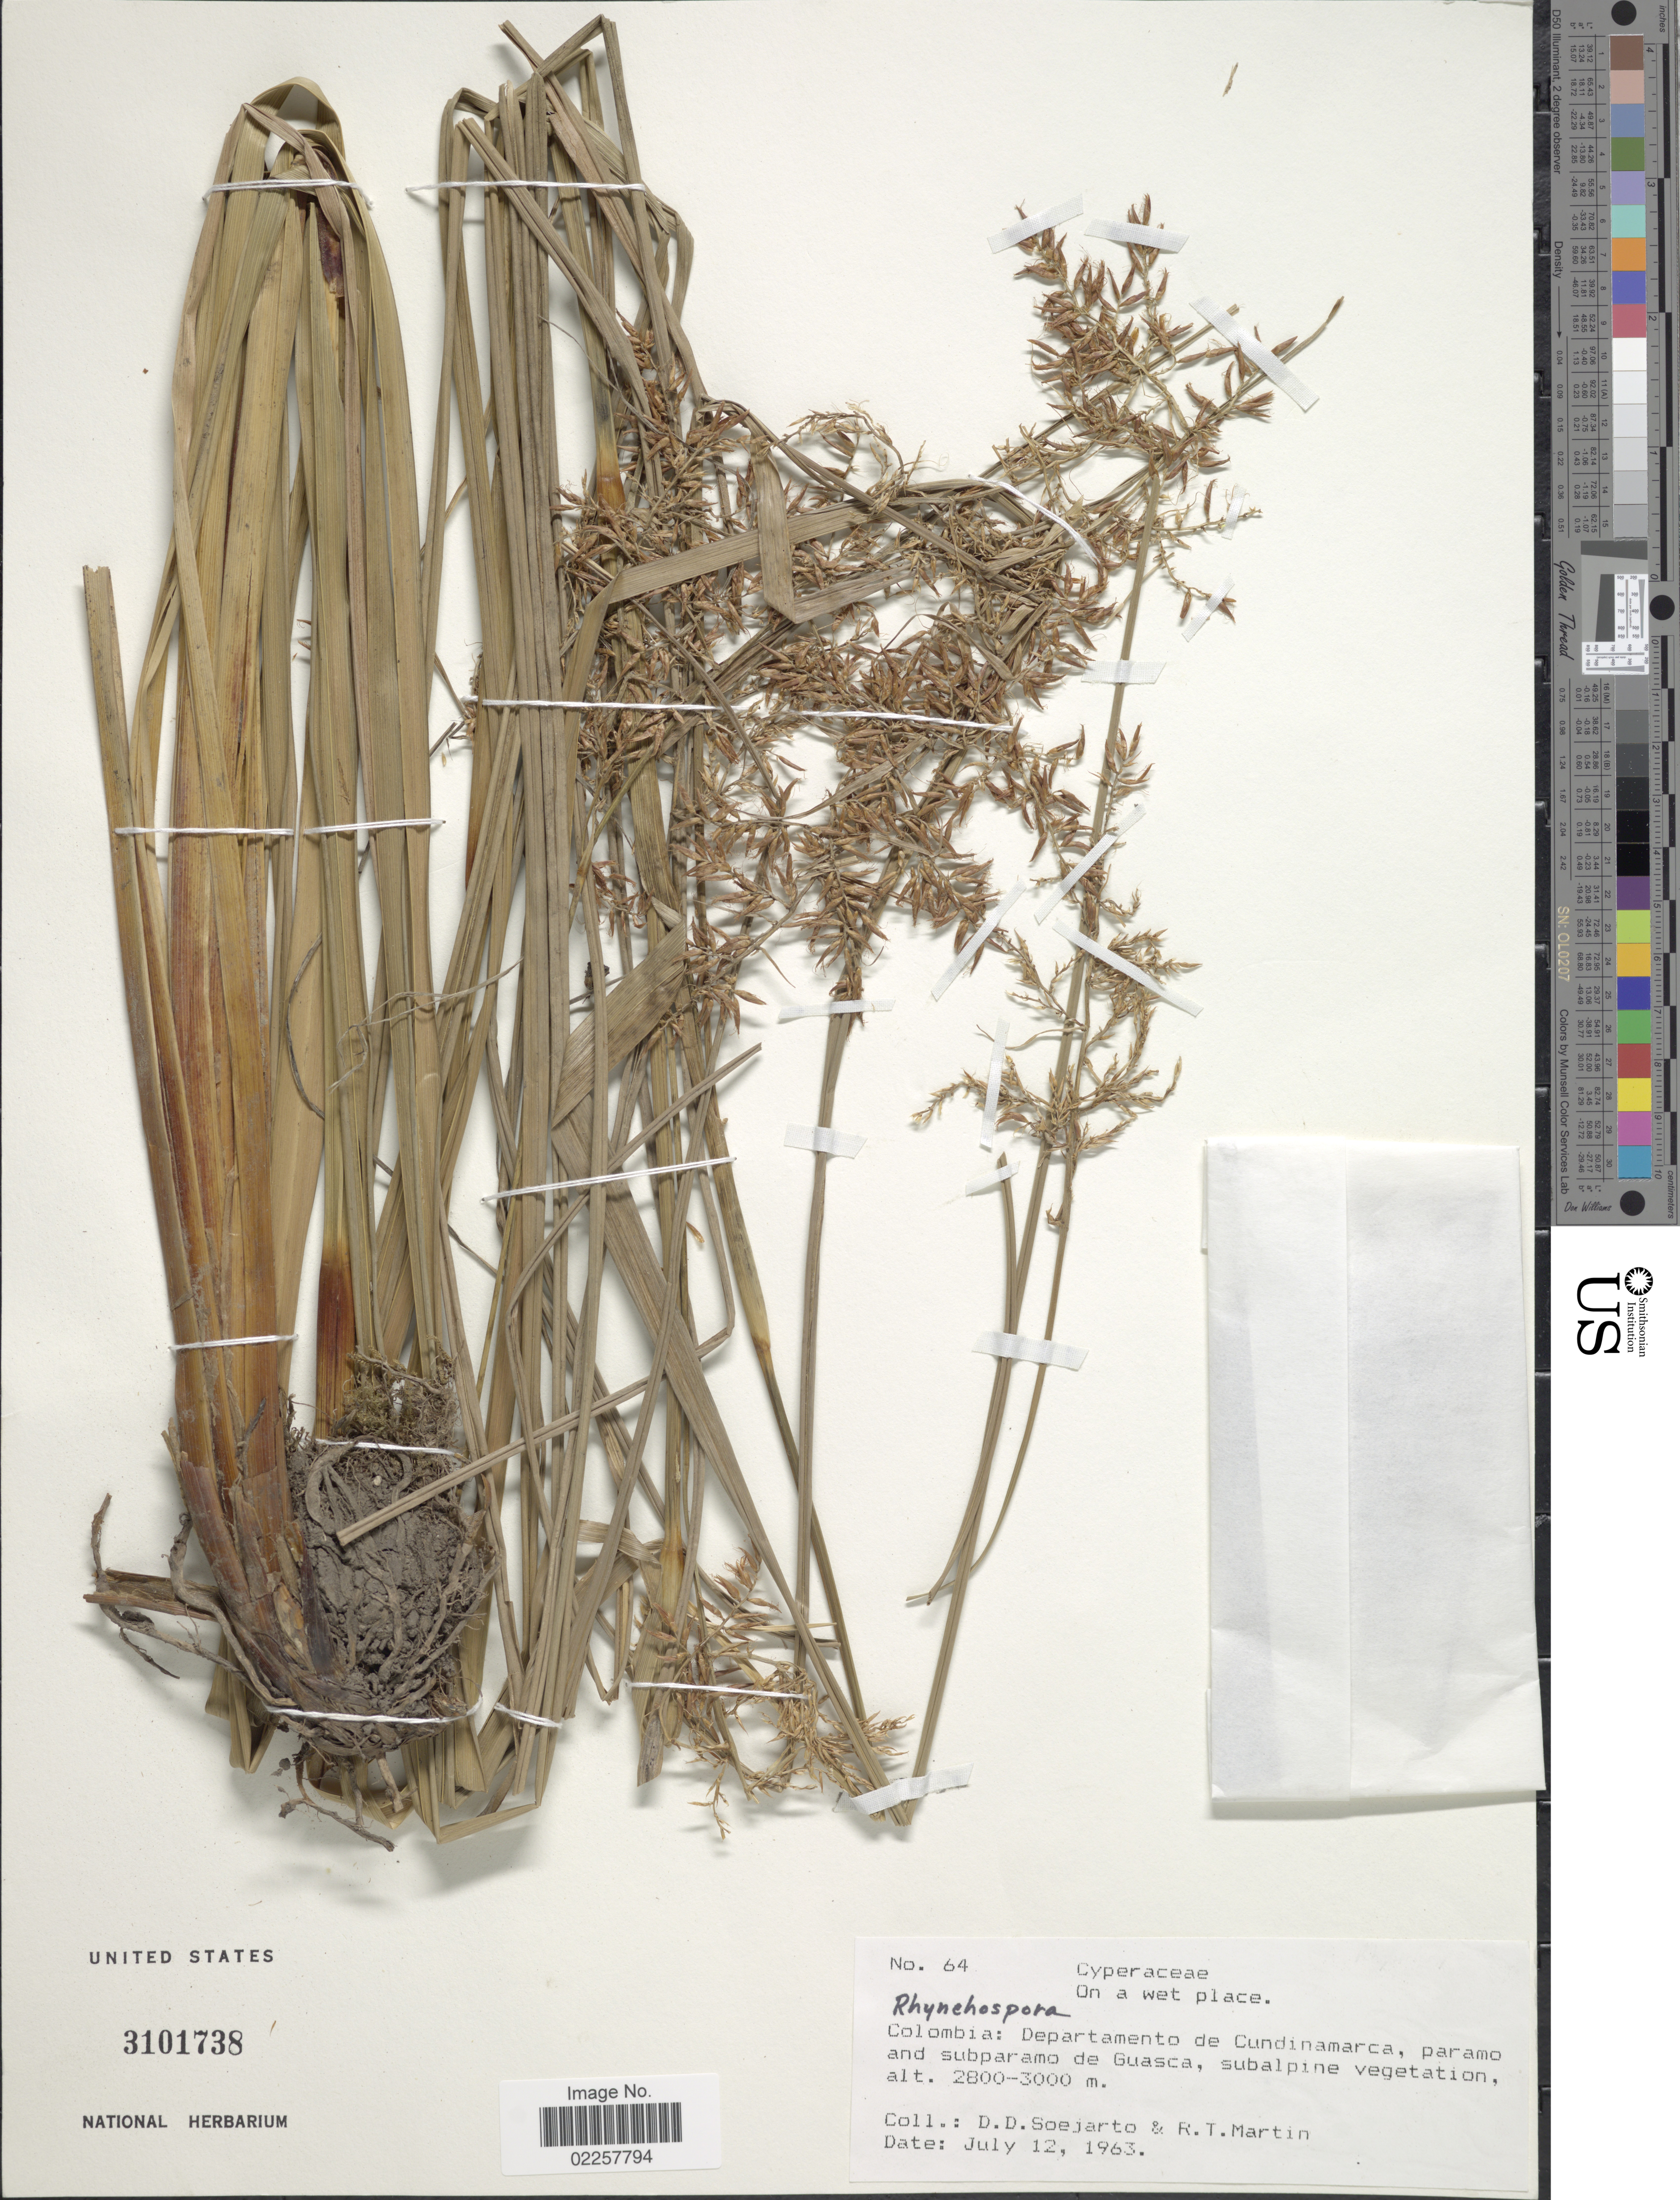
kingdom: Plantae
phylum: Tracheophyta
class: Liliopsida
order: Poales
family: Cyperaceae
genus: Rhynchospora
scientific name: Rhynchospora sp.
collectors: R. T. Martin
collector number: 64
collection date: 1963-07-12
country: Colombia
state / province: Cundinamarca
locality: Paramo and subparamo de Guasca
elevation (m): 2800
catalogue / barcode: US 3101738